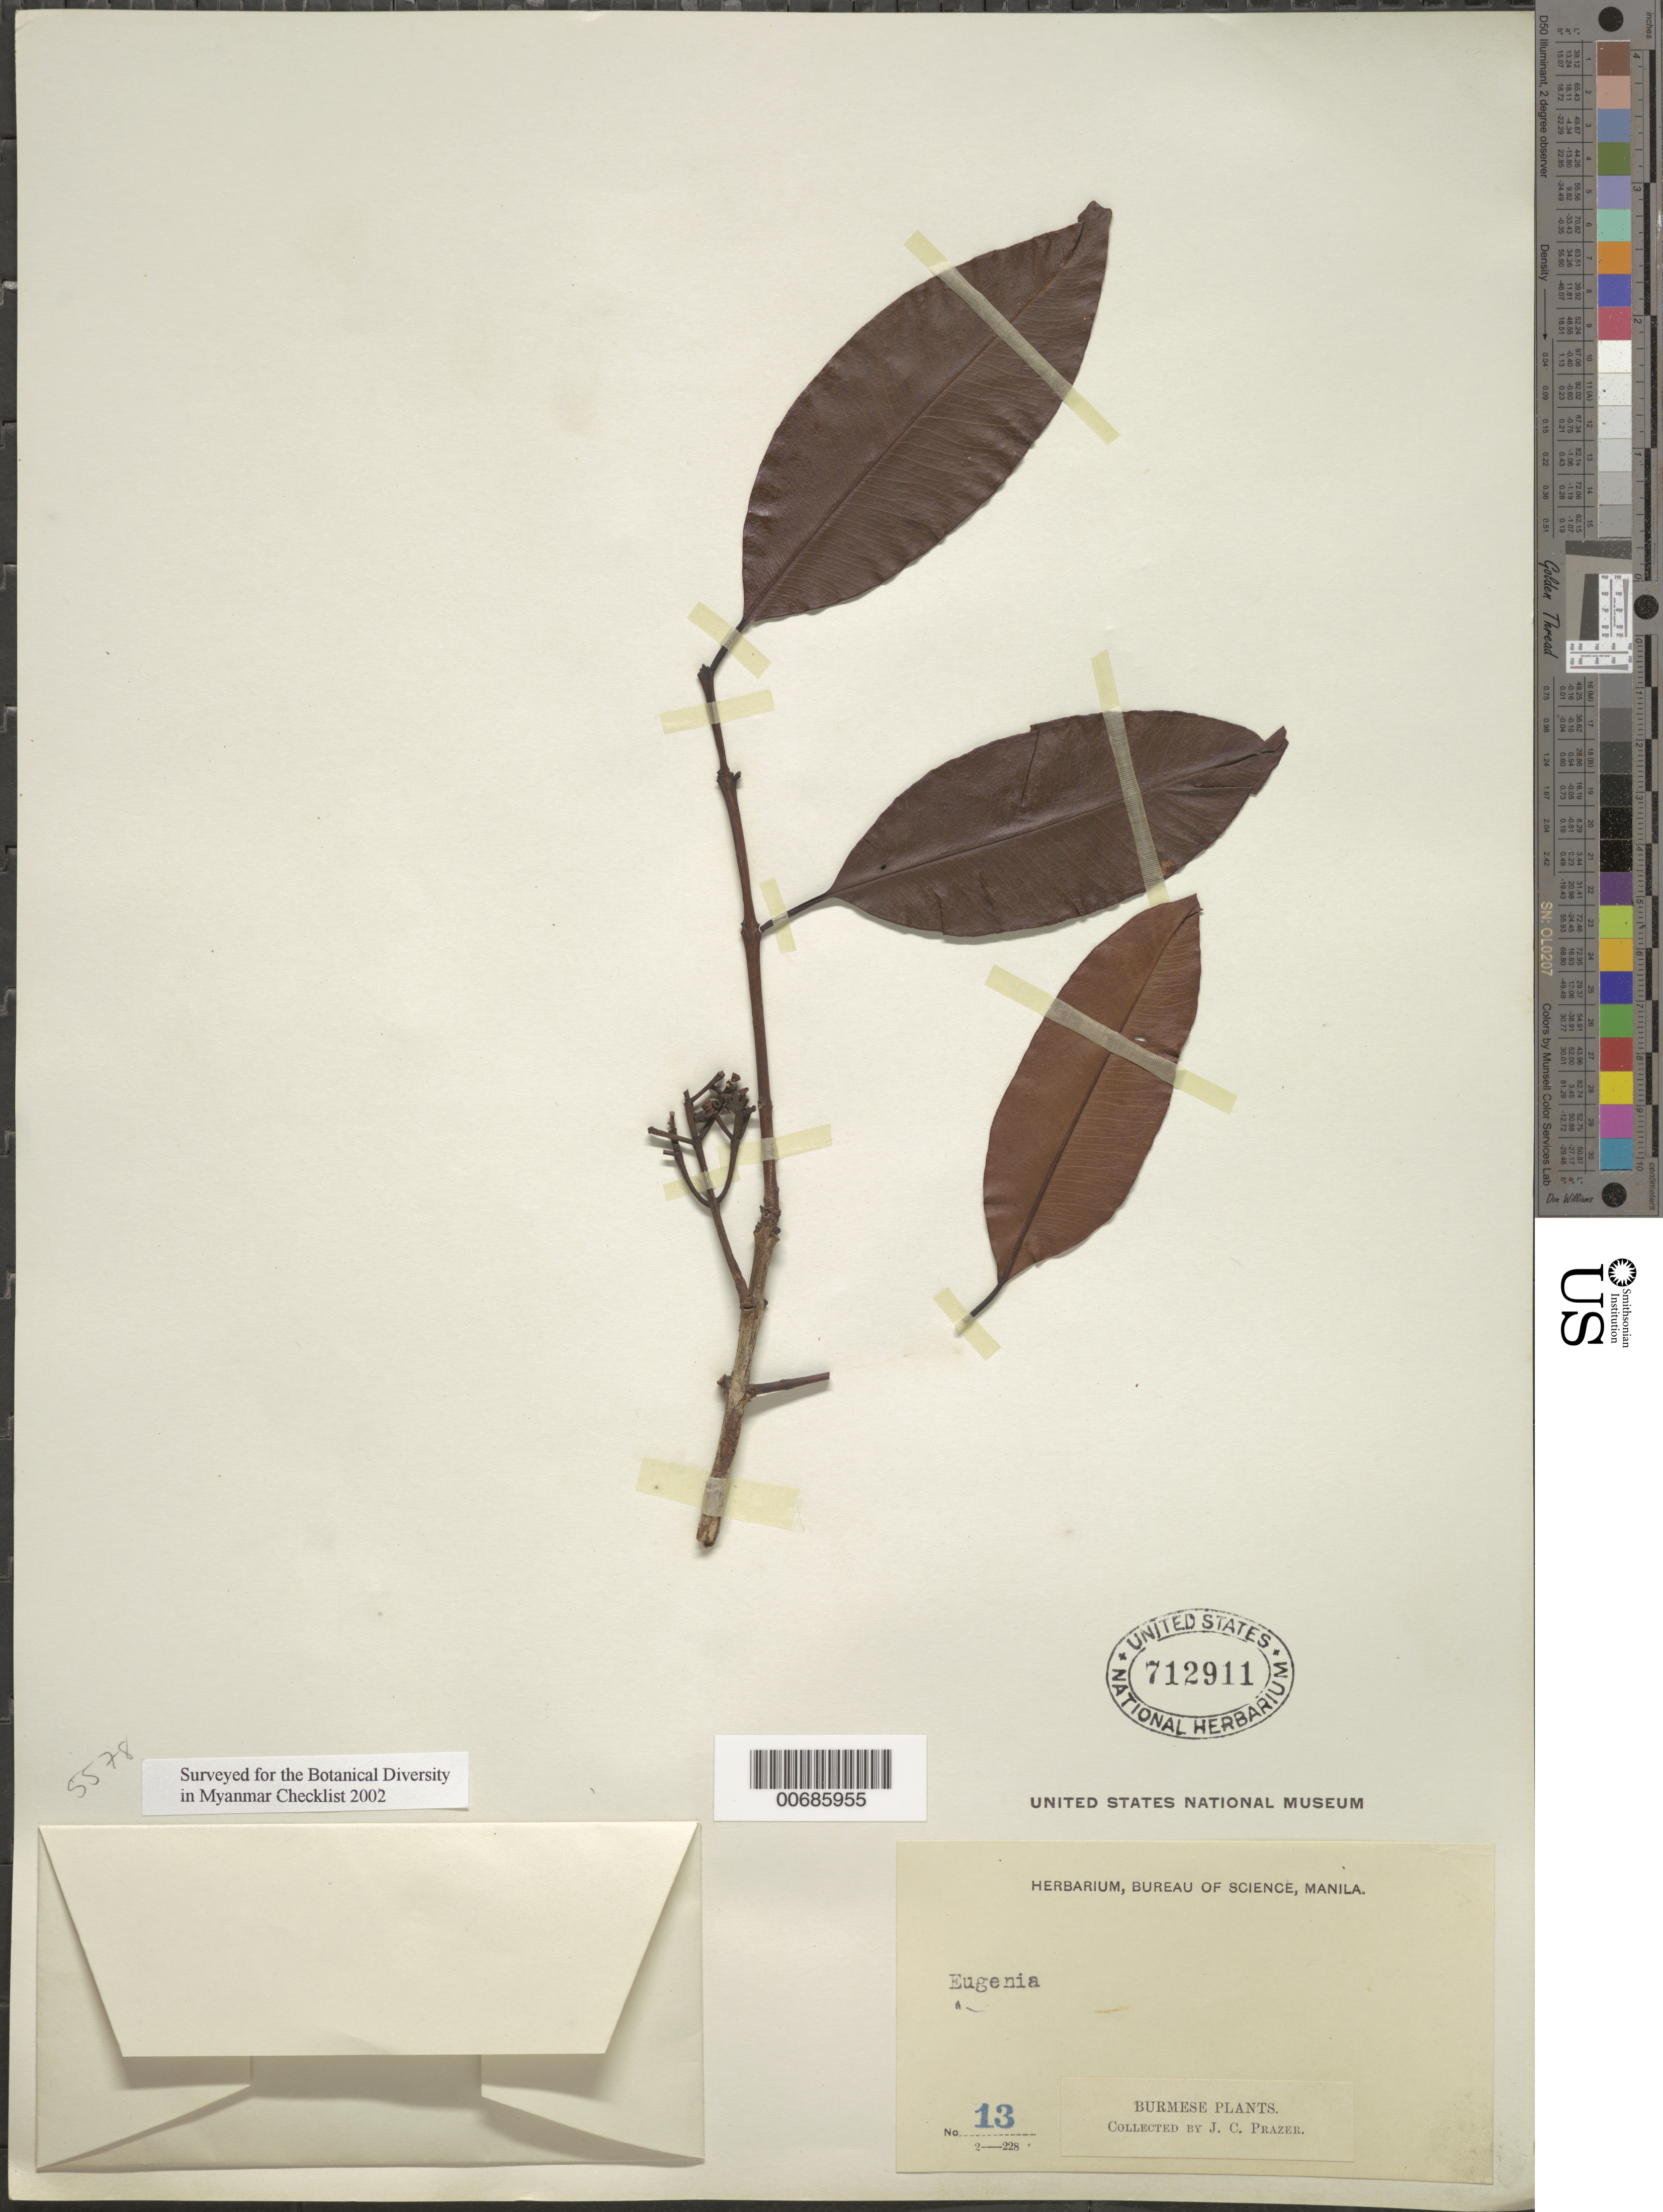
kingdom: Plantae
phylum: Tracheophyta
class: Magnoliopsida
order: Myrtales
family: Myrtaceae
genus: Syzygium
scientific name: Syzygium sp.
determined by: Strong, M. T., (US), Smithsonian Institution - National Museum of Natural History (UNITED STATES)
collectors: J. Prazer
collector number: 13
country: Myanmar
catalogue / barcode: US 712911